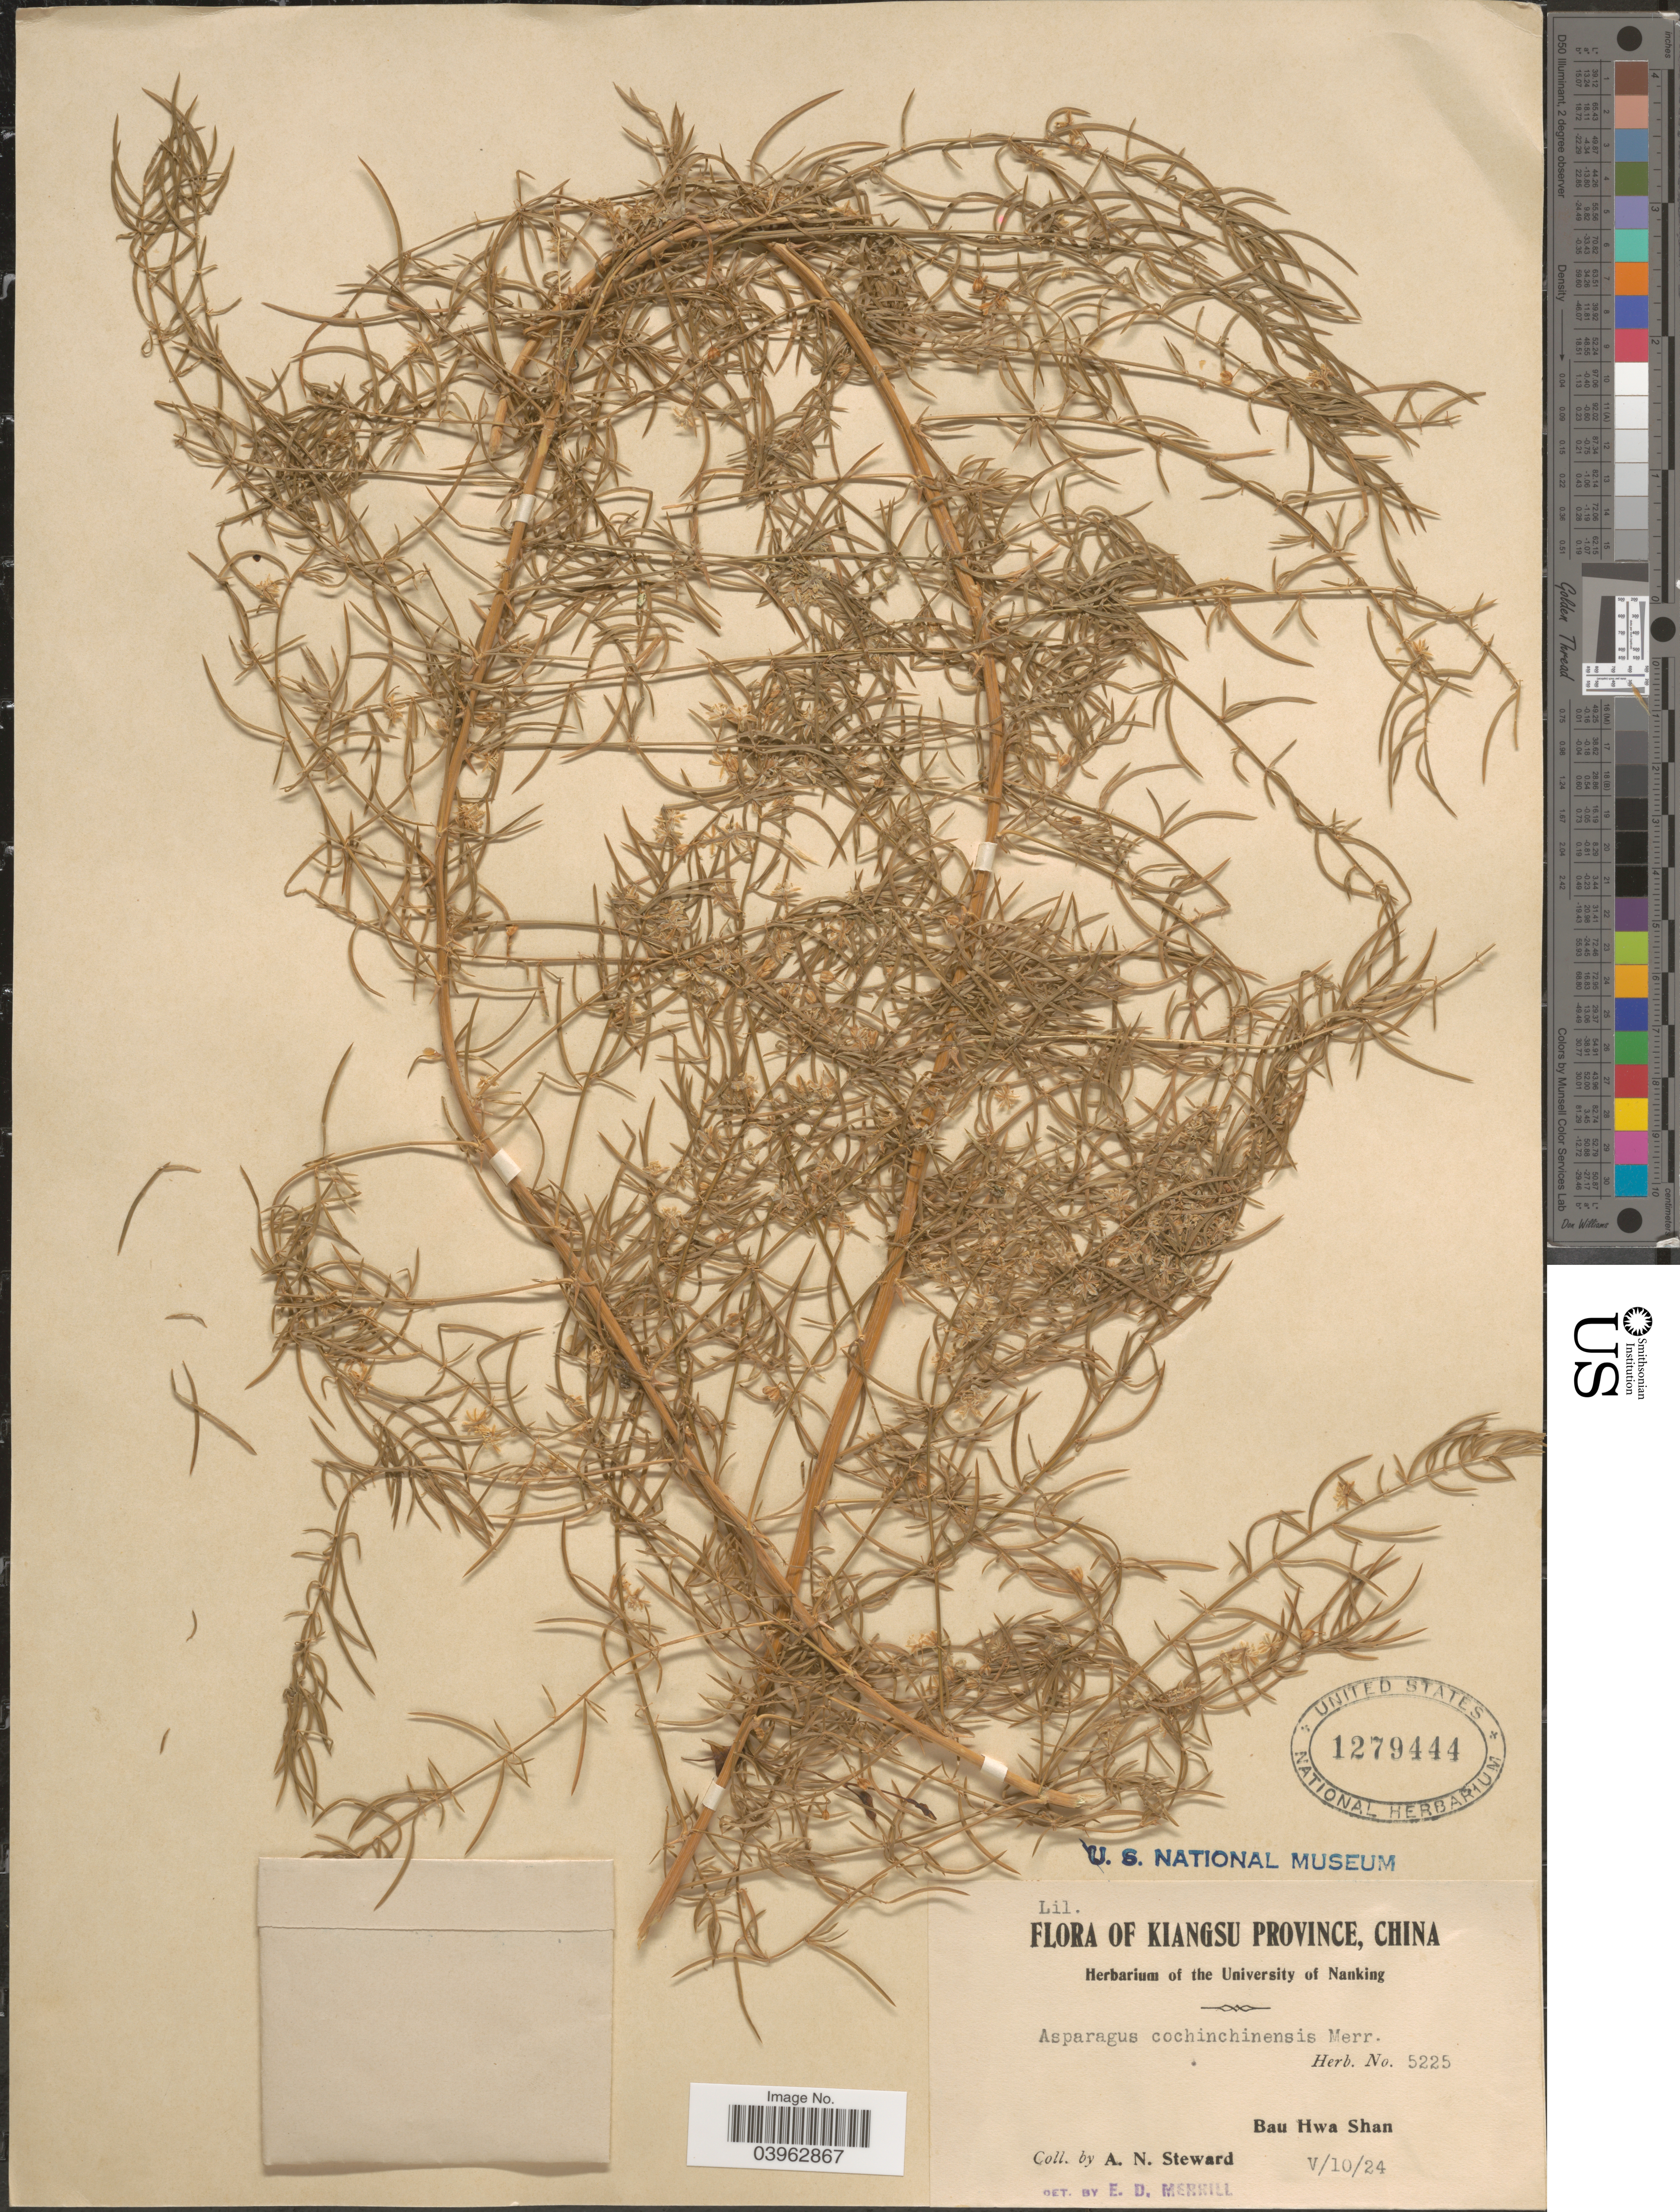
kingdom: Plantae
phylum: Tracheophyta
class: Liliopsida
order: Asparagales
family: Asparagaceae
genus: Asparagus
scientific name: Asparagus cochinchinensis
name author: (Lour.) Merr.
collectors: A. N. Steward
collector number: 5225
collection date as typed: Transcribed d/m/y: 10/5/24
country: China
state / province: Jiangsu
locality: Kiangsu Province. Bau Hwa Shan.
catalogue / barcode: US 1279444